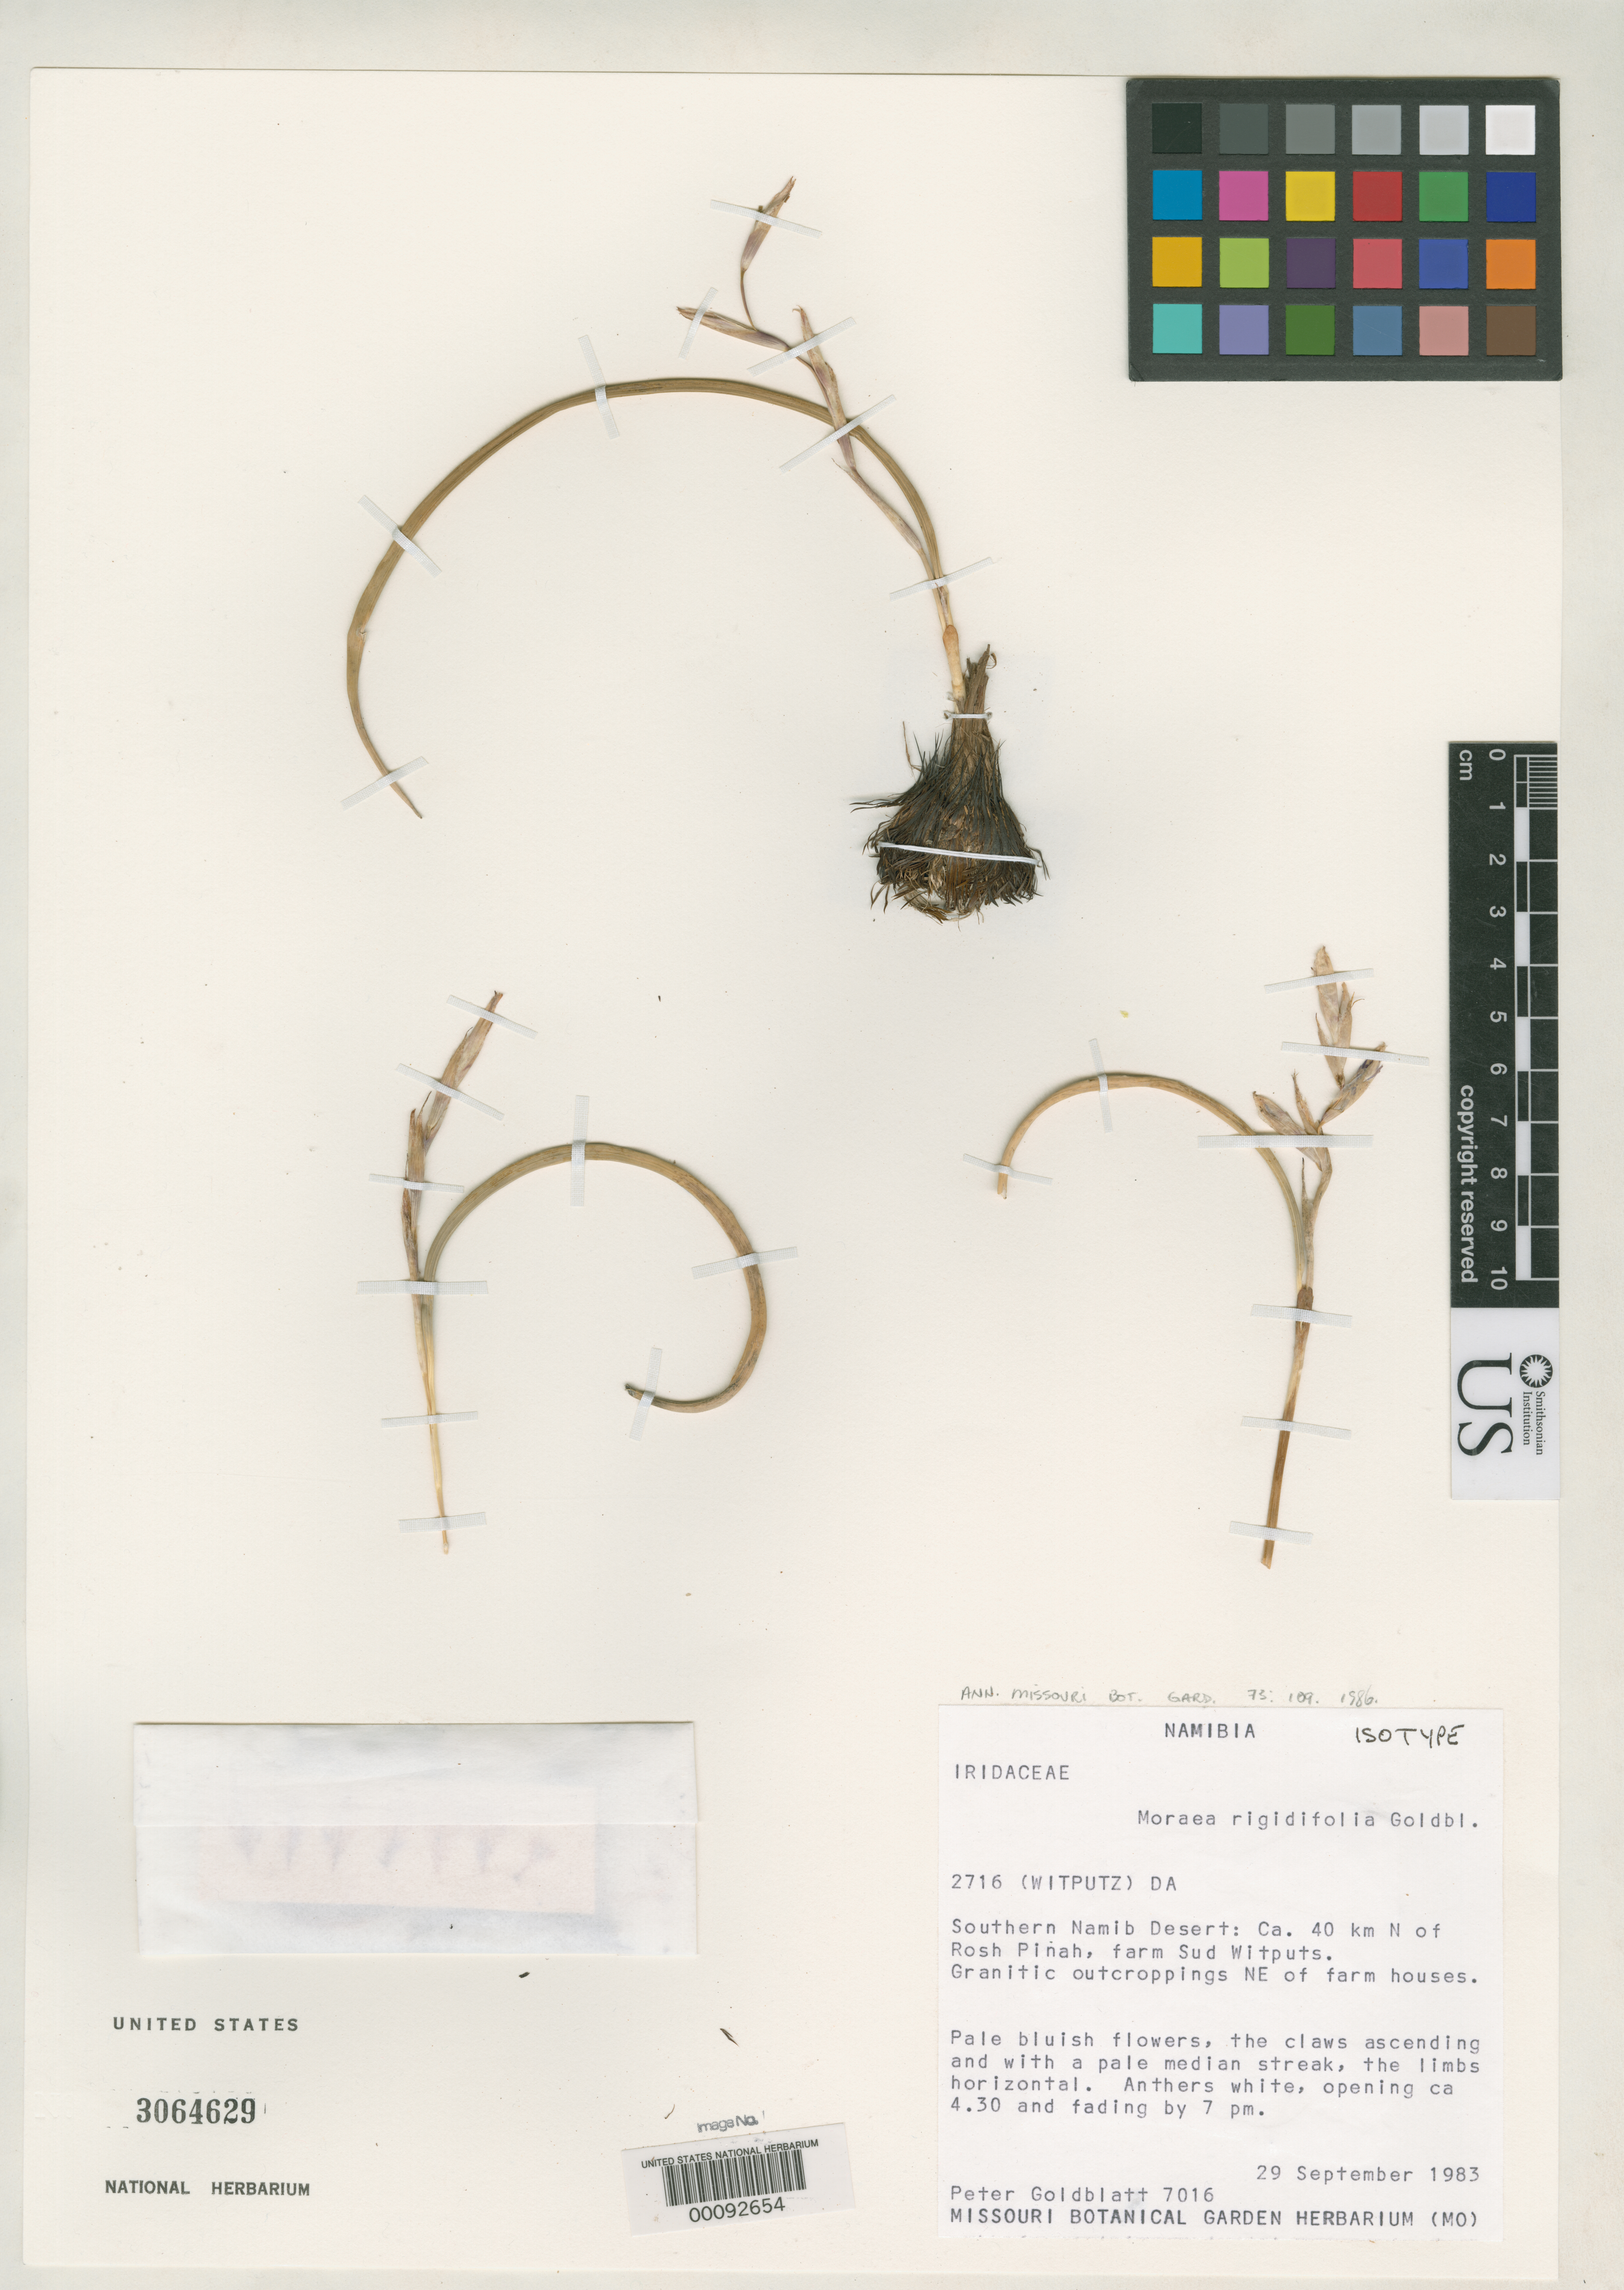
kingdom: Plantae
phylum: Tracheophyta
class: Liliopsida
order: Asparagales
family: Iridaceae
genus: Moraea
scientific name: Moraea rigidifolia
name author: Goldblatt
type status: Isotype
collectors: P. Goldblatt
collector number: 7016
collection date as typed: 29 Sep 1983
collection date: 1983-09-29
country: Namibia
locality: Southern Namib Desert, 40 km N of Rosh Pinah.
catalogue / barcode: US 3064629